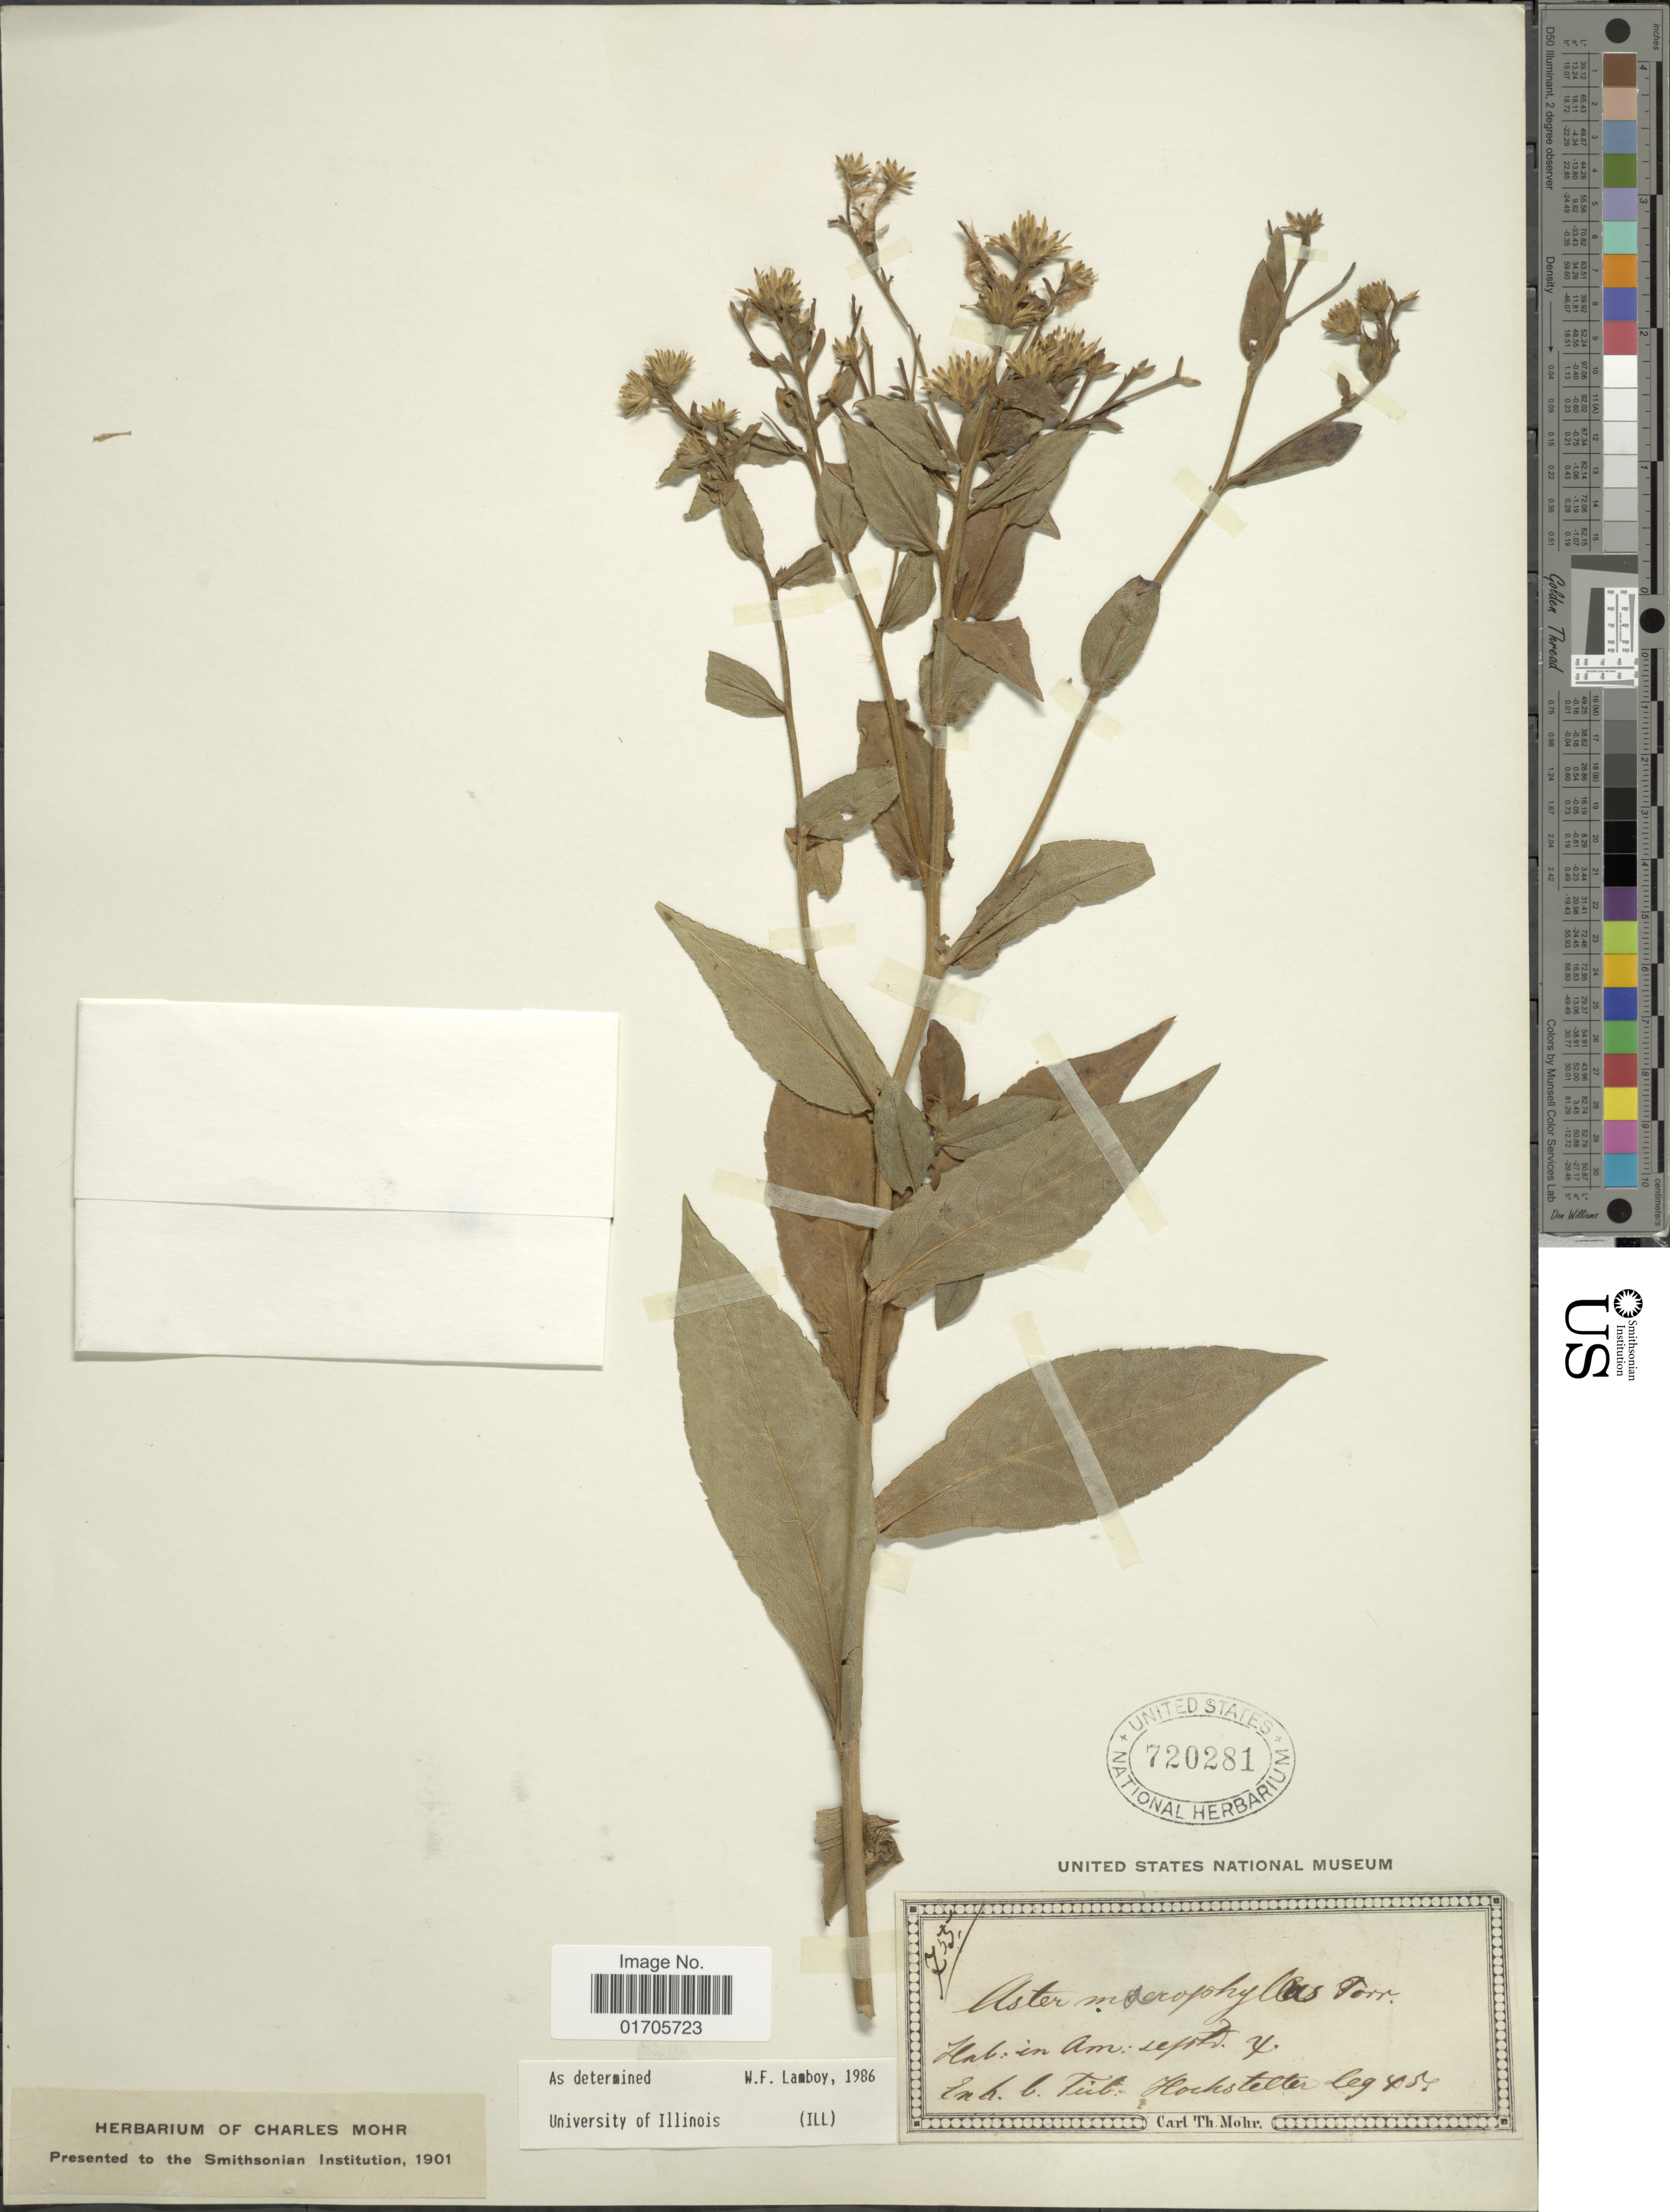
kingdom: Plantae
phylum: Tracheophyta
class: Magnoliopsida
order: Asterales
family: Asteraceae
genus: Eurybia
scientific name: Eurybia macrophylla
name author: (L.) Cass.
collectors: K. C. F. Hochstetter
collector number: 755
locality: In Am. septr. Y. [interpreted]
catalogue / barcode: US 720281